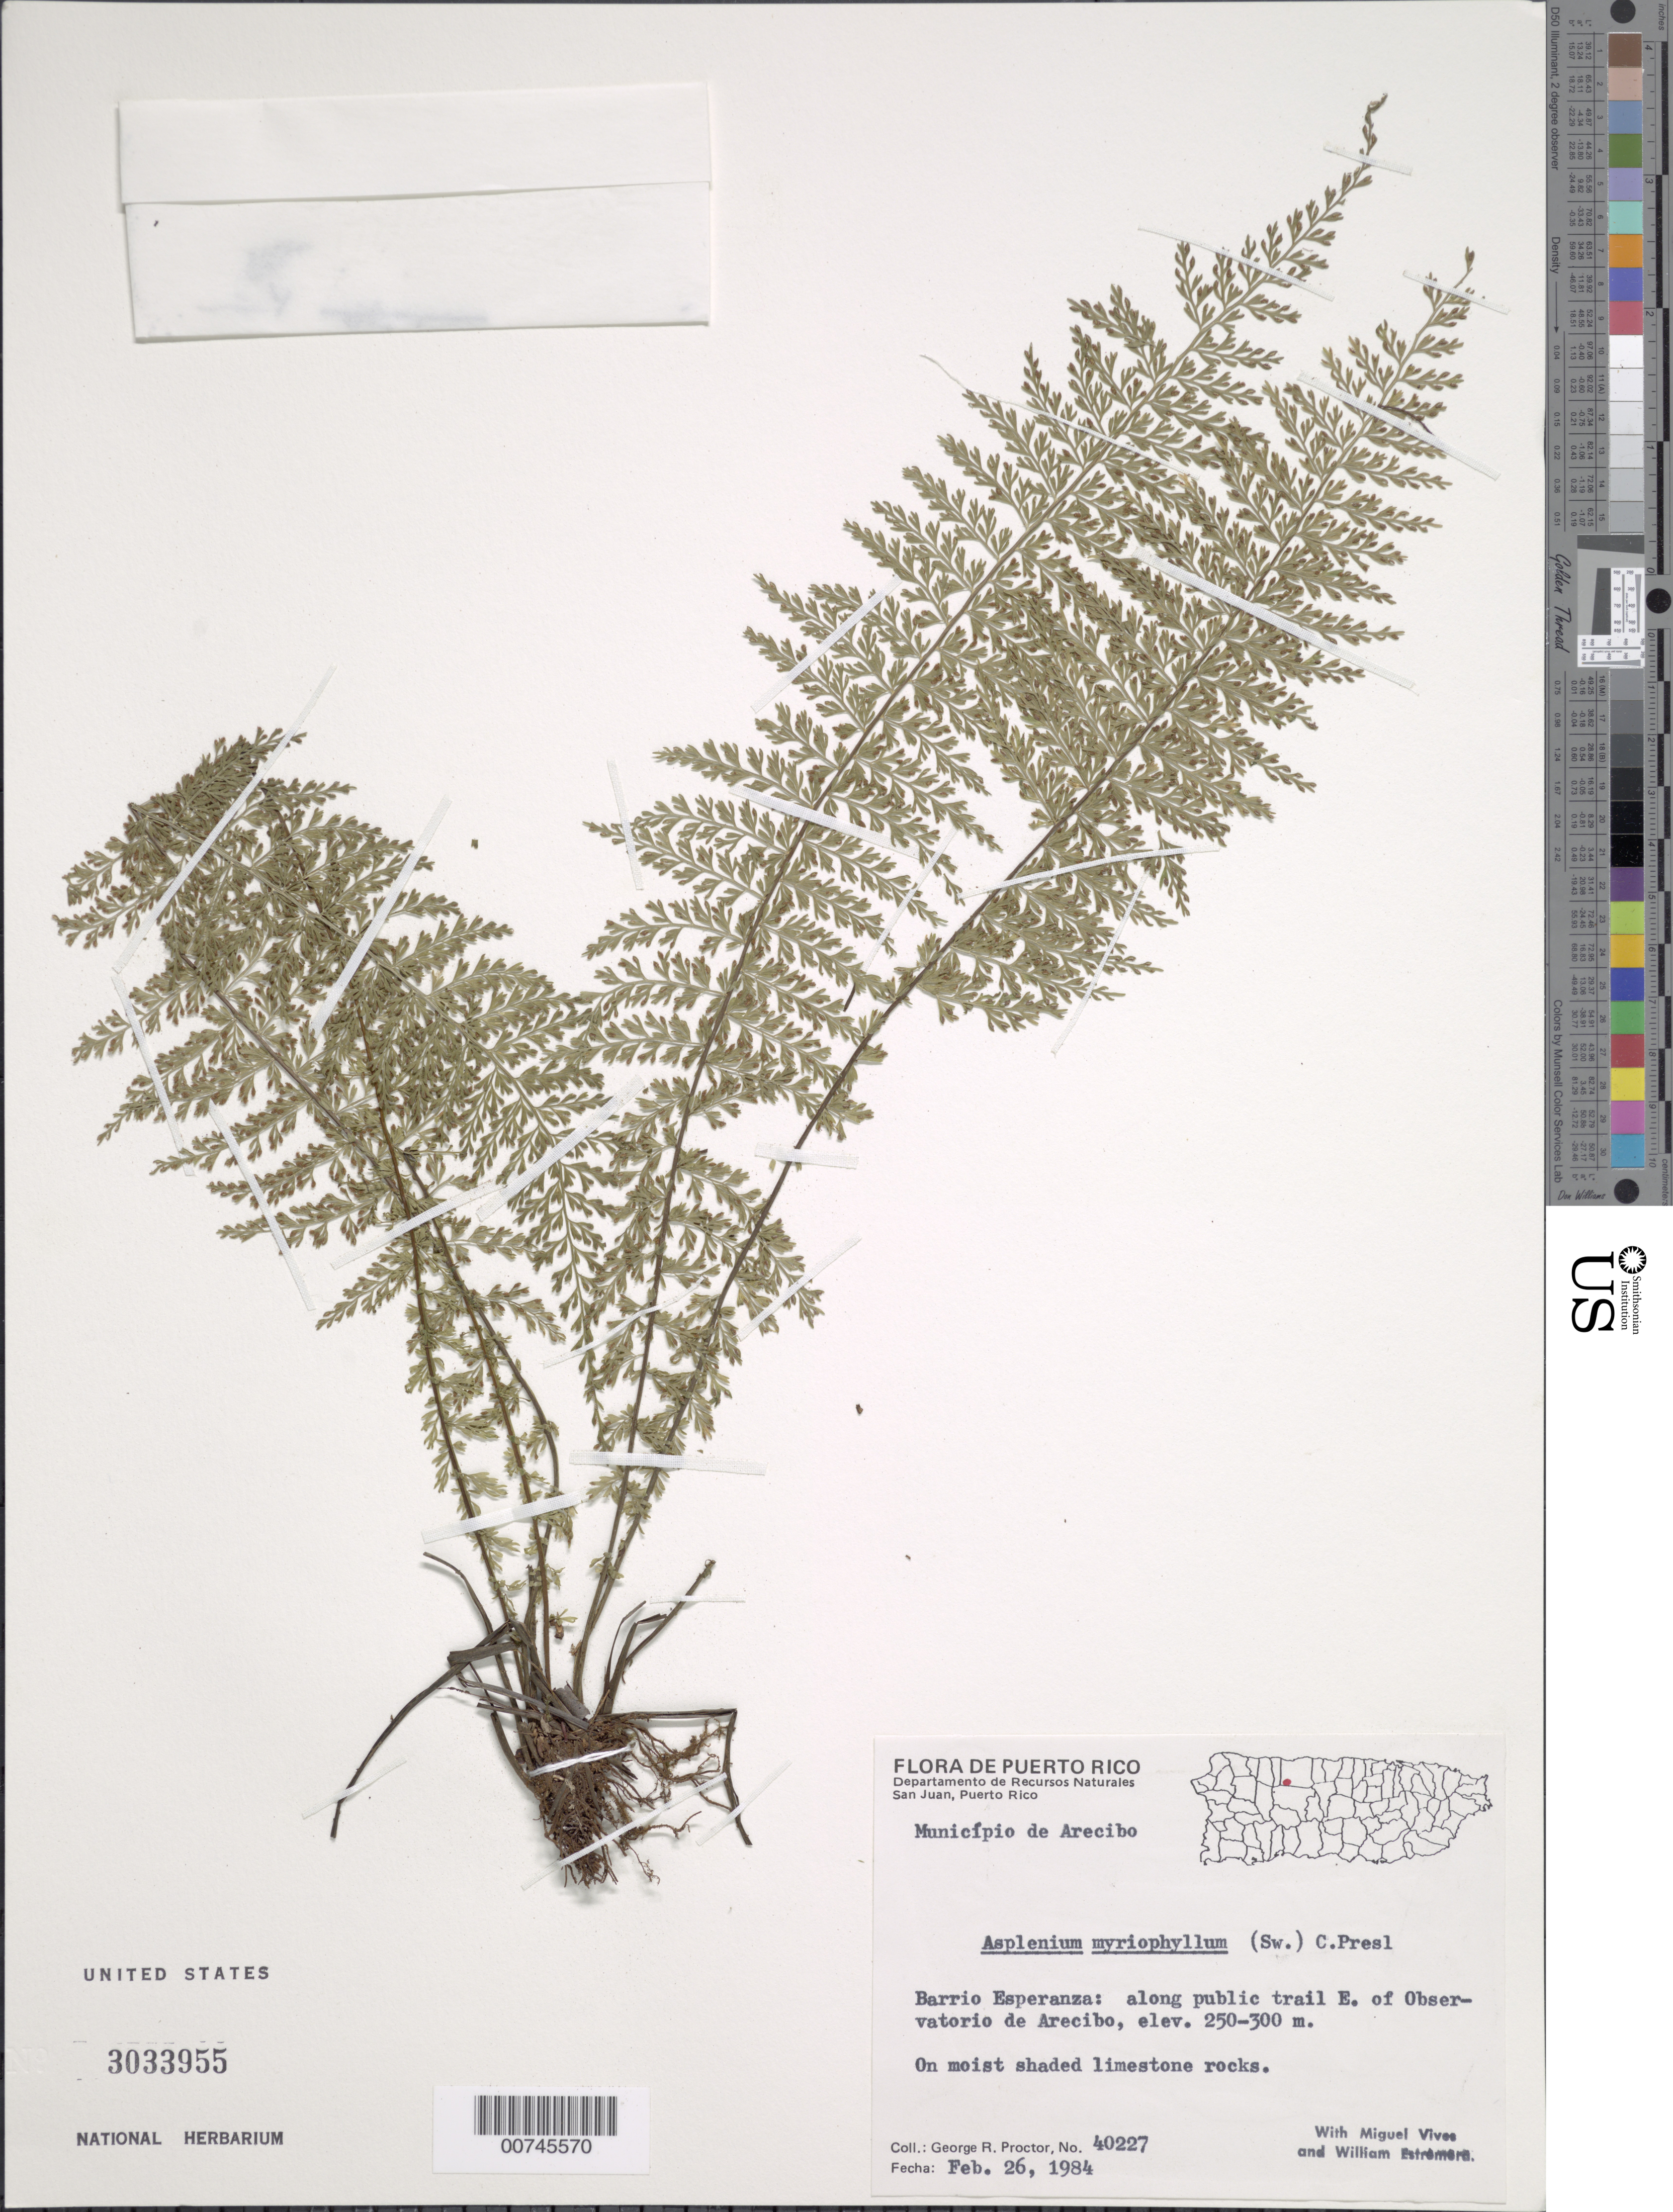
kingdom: Plantae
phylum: Tracheophyta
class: Polypodiopsida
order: Polypodiales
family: Aspleniaceae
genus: Asplenium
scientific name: Asplenium myriophyllum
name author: (Sw.) C. Presl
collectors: G. R. Proctor, W. Estremera & M. Vives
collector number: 40227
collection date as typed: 26 Feb 1984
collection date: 1984-02-26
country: Puerto Rico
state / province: Arecibo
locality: Barrio Esperanza: along public trail E of Observatorio de Arecibo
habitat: On moist shaded limestone rocks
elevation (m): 250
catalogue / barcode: US 3033955